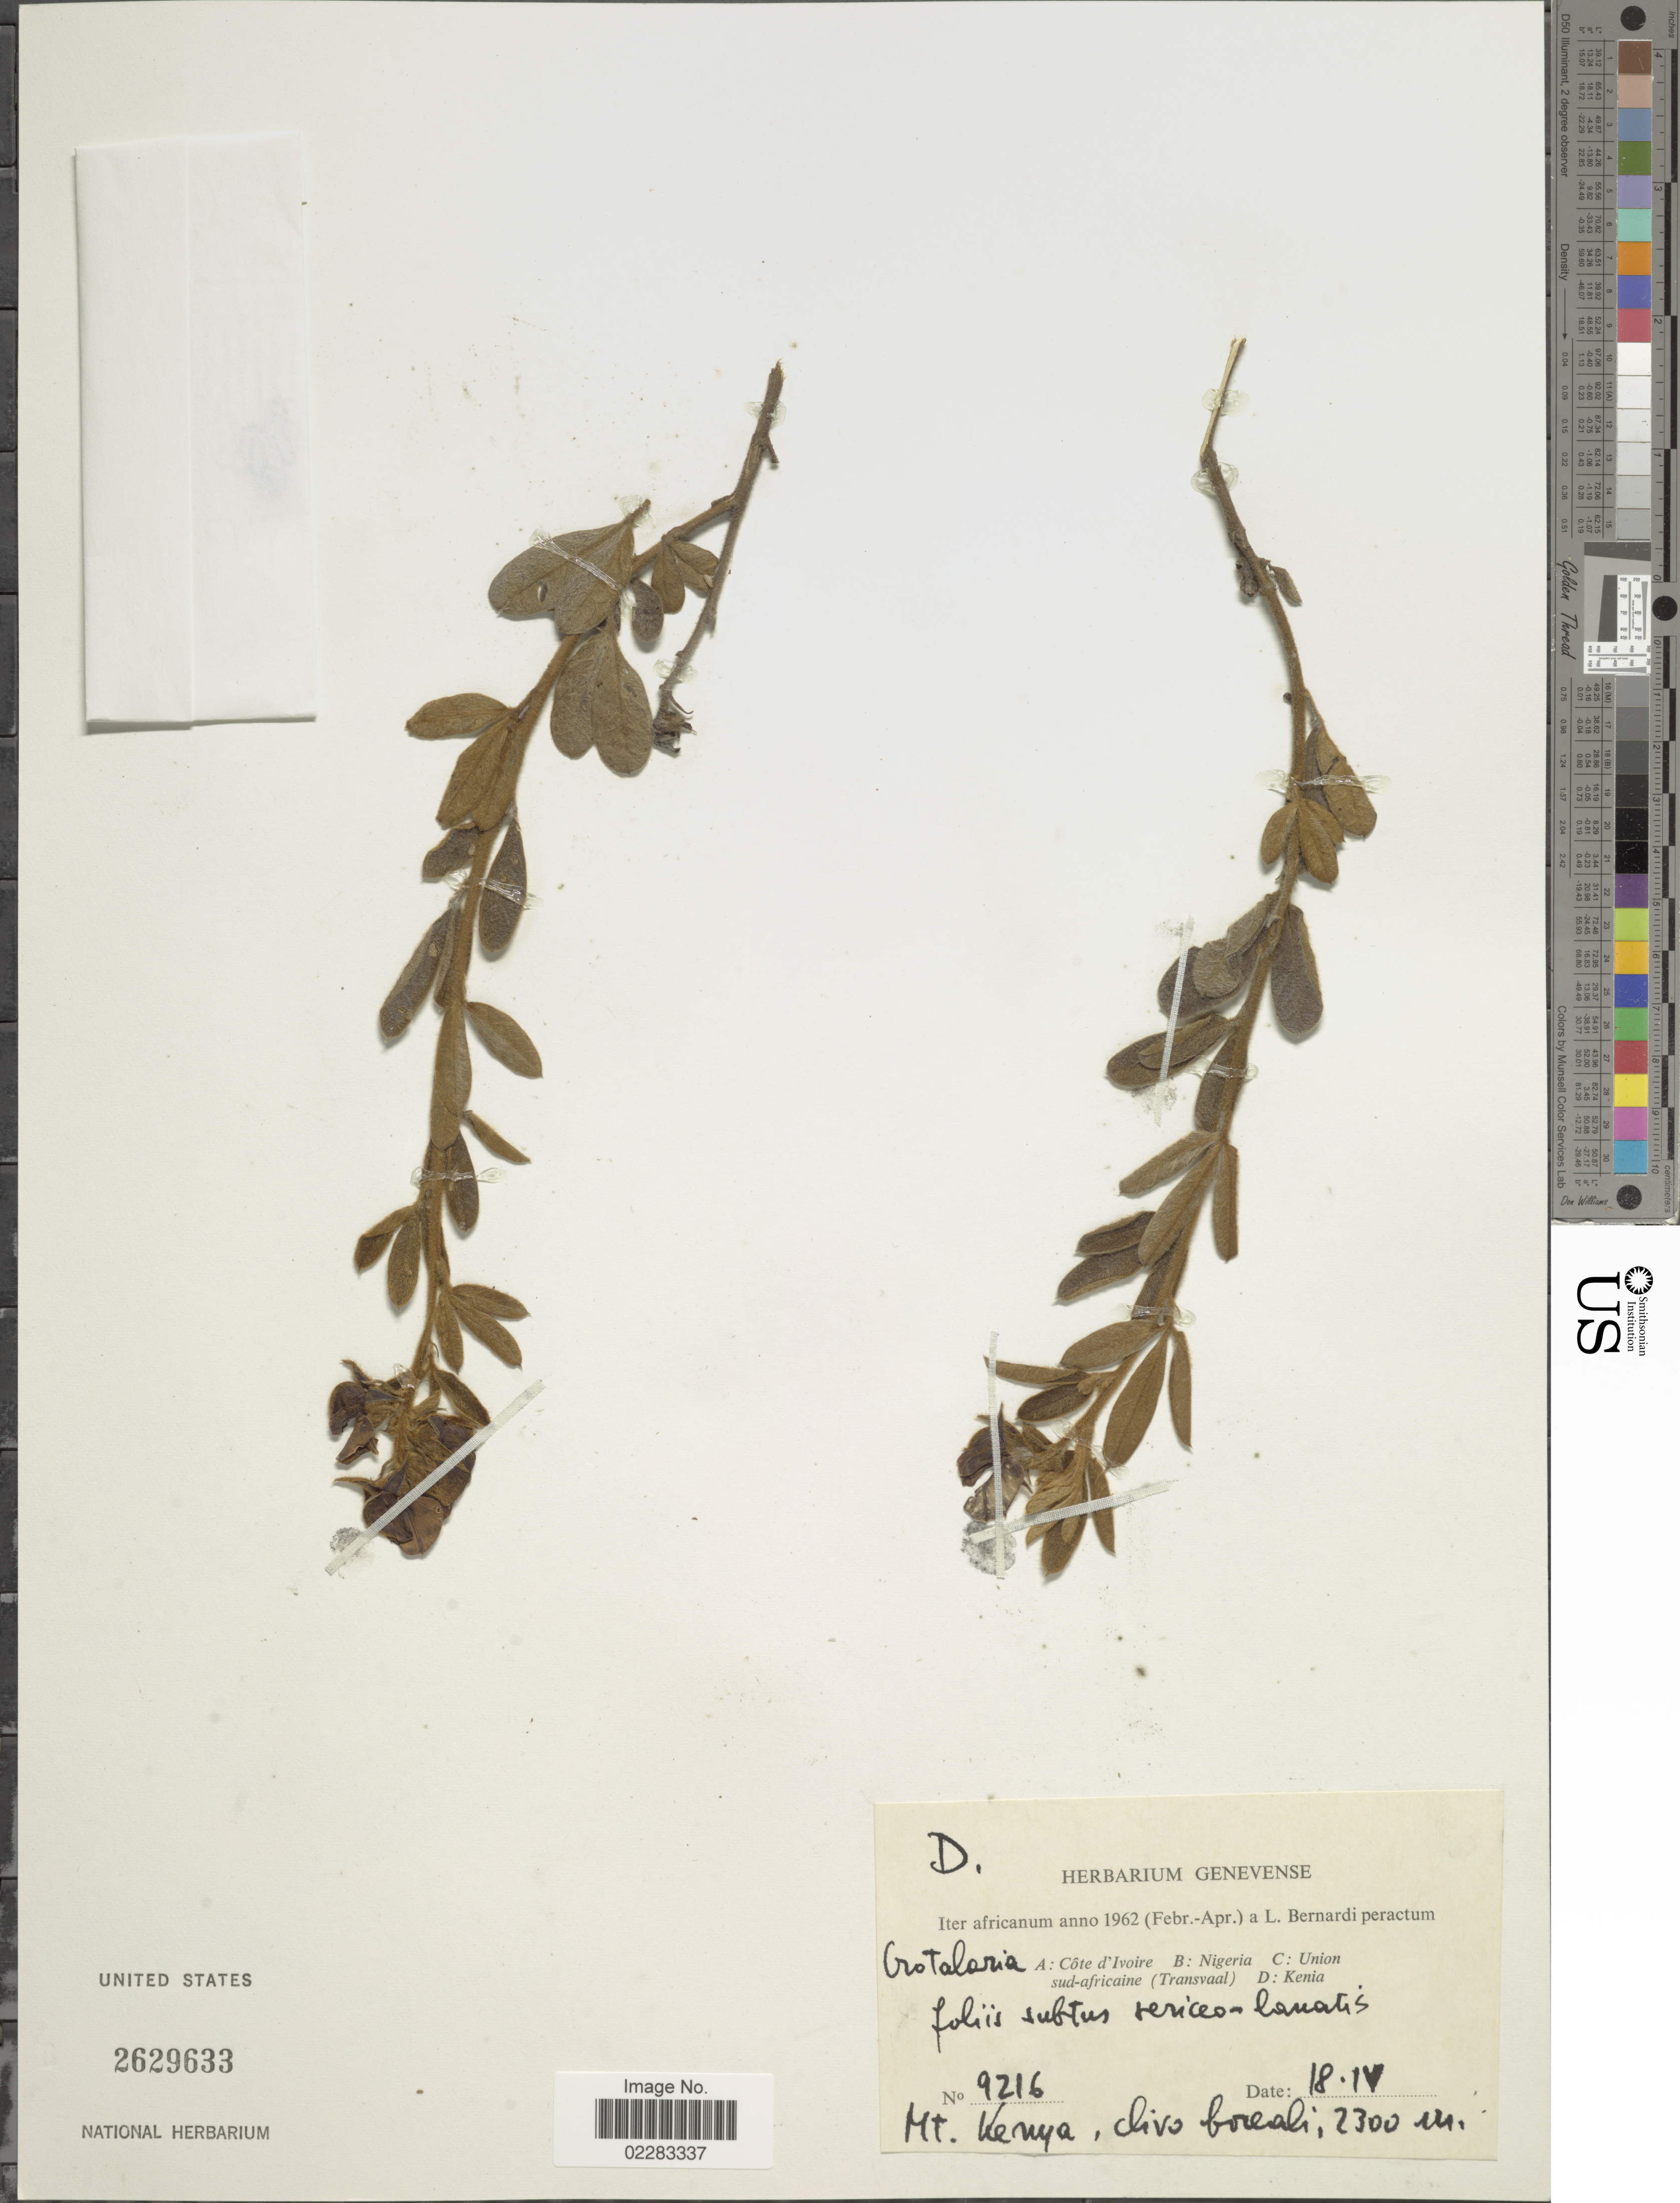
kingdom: Plantae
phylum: Tracheophyta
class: Magnoliopsida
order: Fabales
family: Fabaceae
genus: Crotalaria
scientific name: Crotalaria sp.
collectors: L. Bernardi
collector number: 9216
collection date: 1962-04-18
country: Kenya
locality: Kenia, Mt Kenya, clivo boreali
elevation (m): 2300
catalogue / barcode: US 2629633